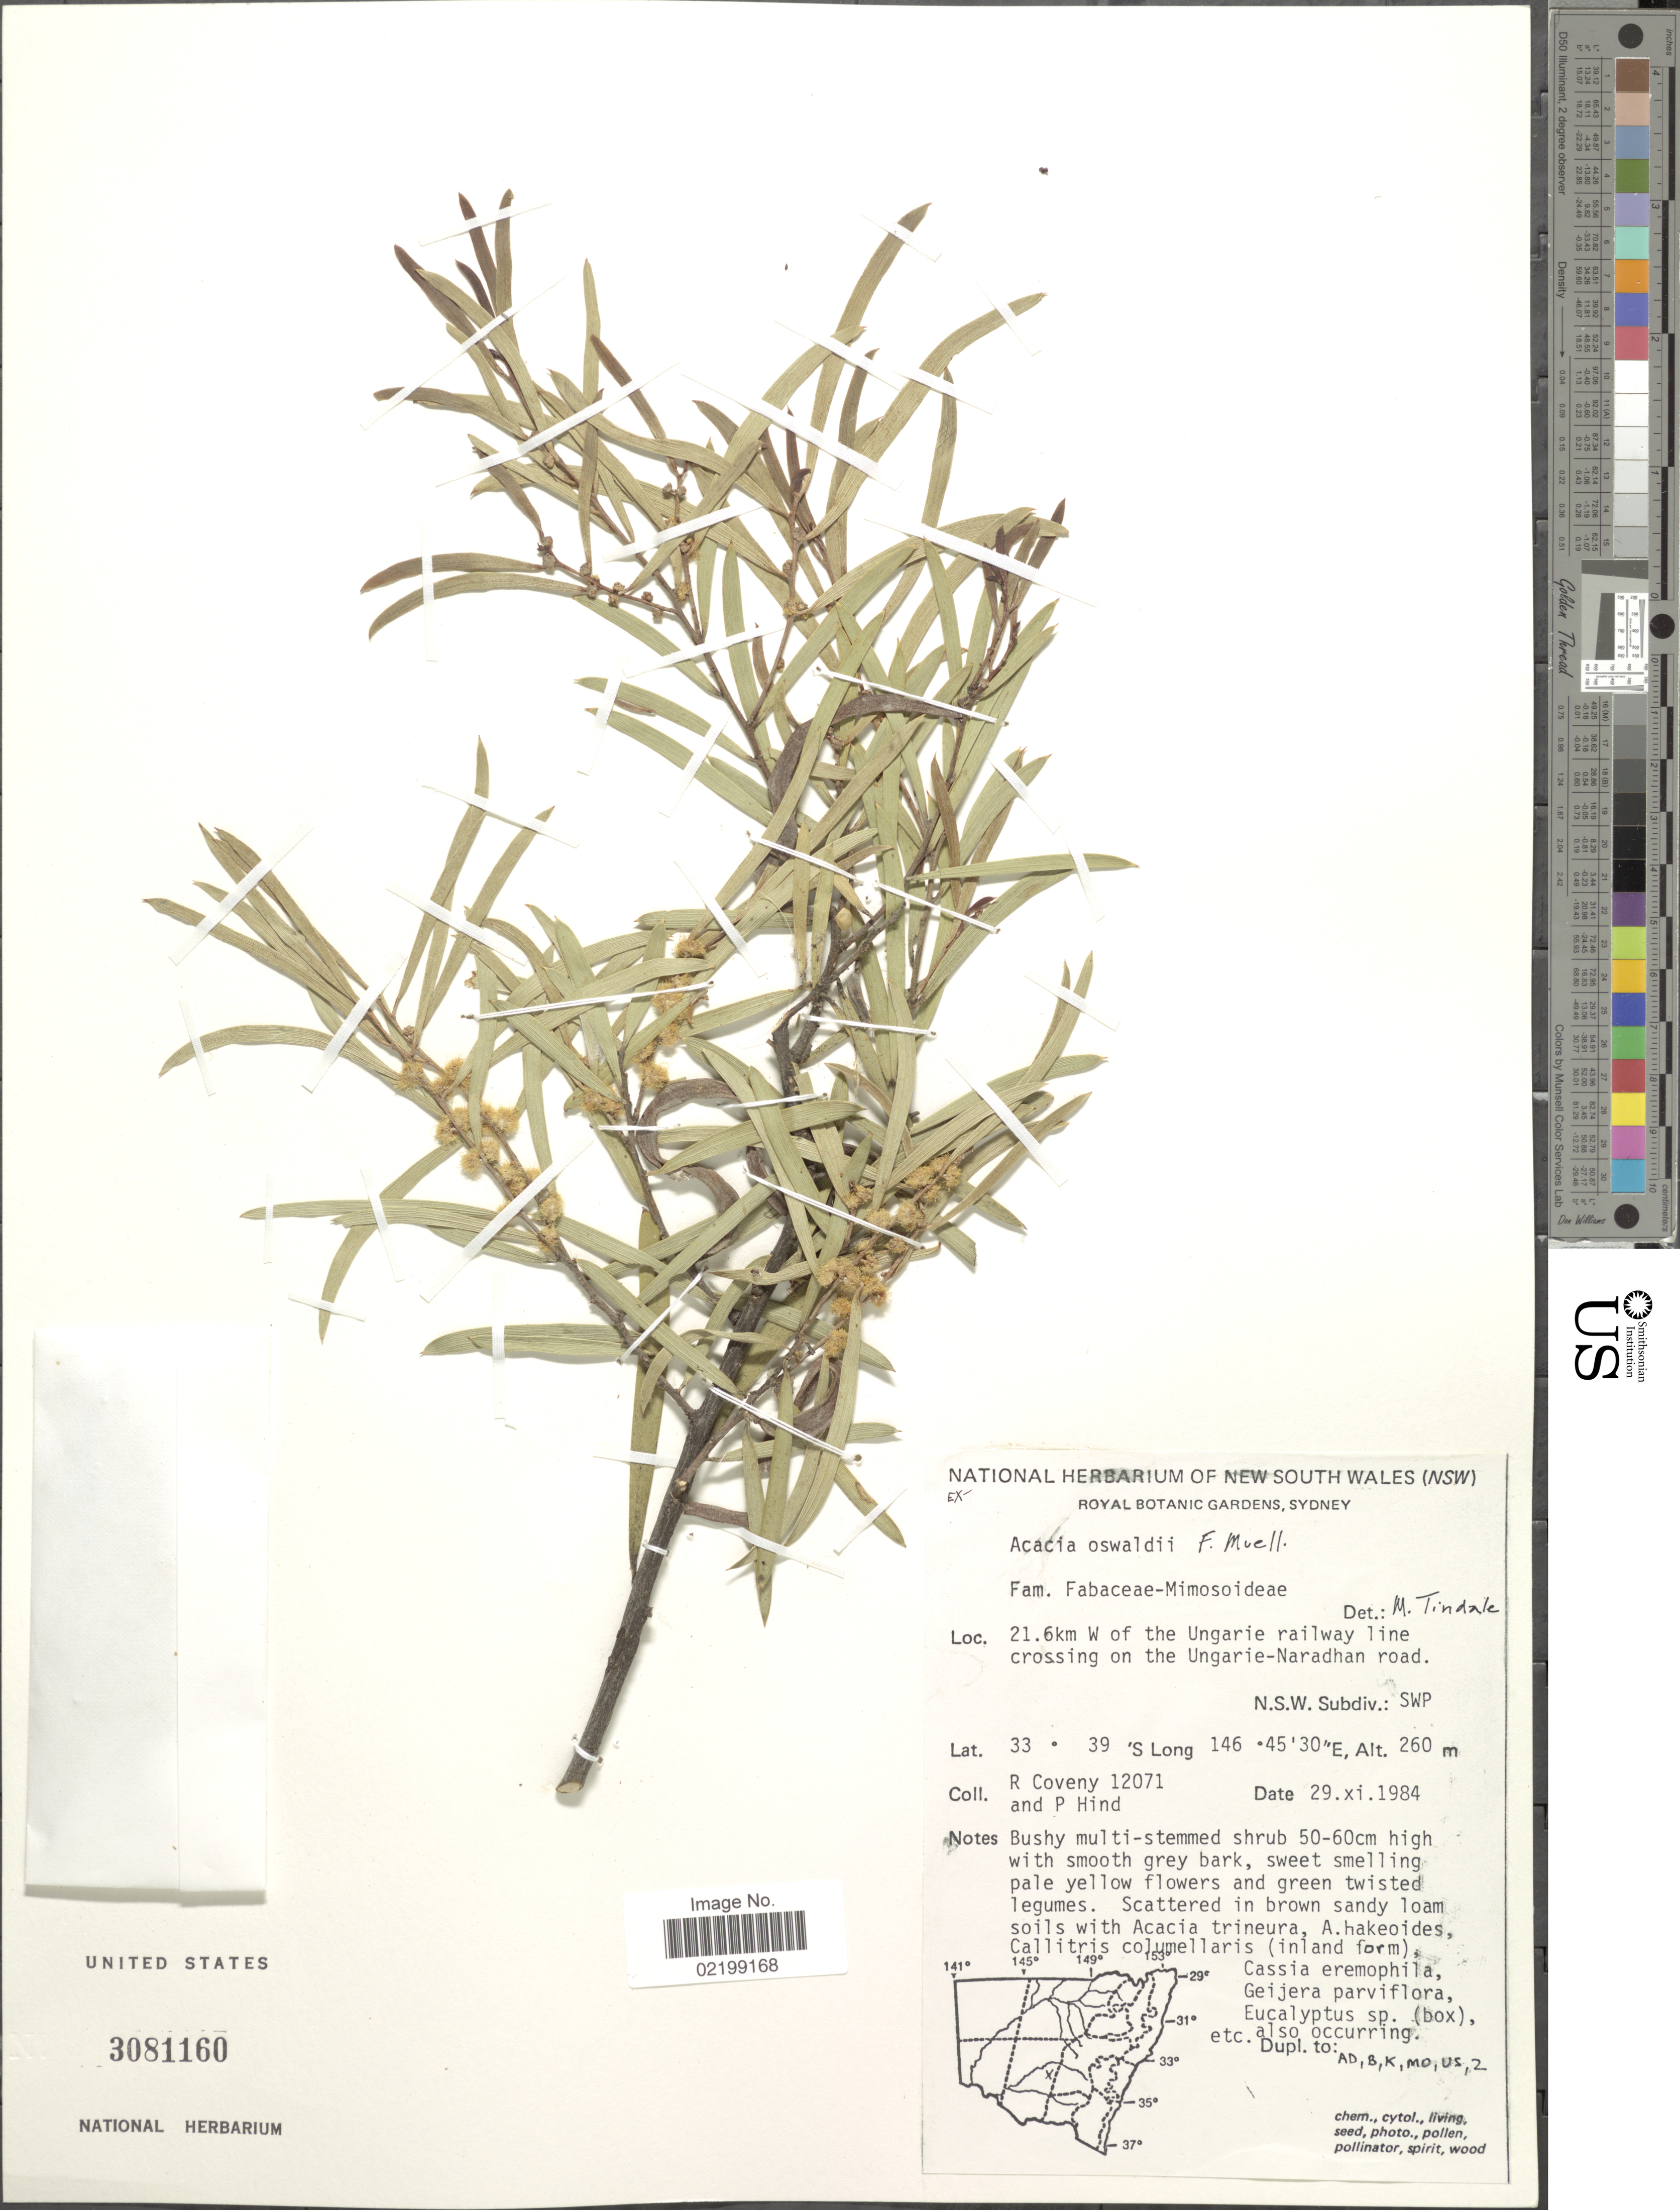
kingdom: Plantae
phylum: Tracheophyta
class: Magnoliopsida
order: Fabales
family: Fabaceae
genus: Acacia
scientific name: Acacia oswaldii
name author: F. Muell.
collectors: R. Coveny & P. Hind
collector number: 12071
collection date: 1984-11-29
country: Australia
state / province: New South Wales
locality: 21.6 km W of the Ungarie railway line crossing on the Ungarie-naradhan road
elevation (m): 260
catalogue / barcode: US 3081160